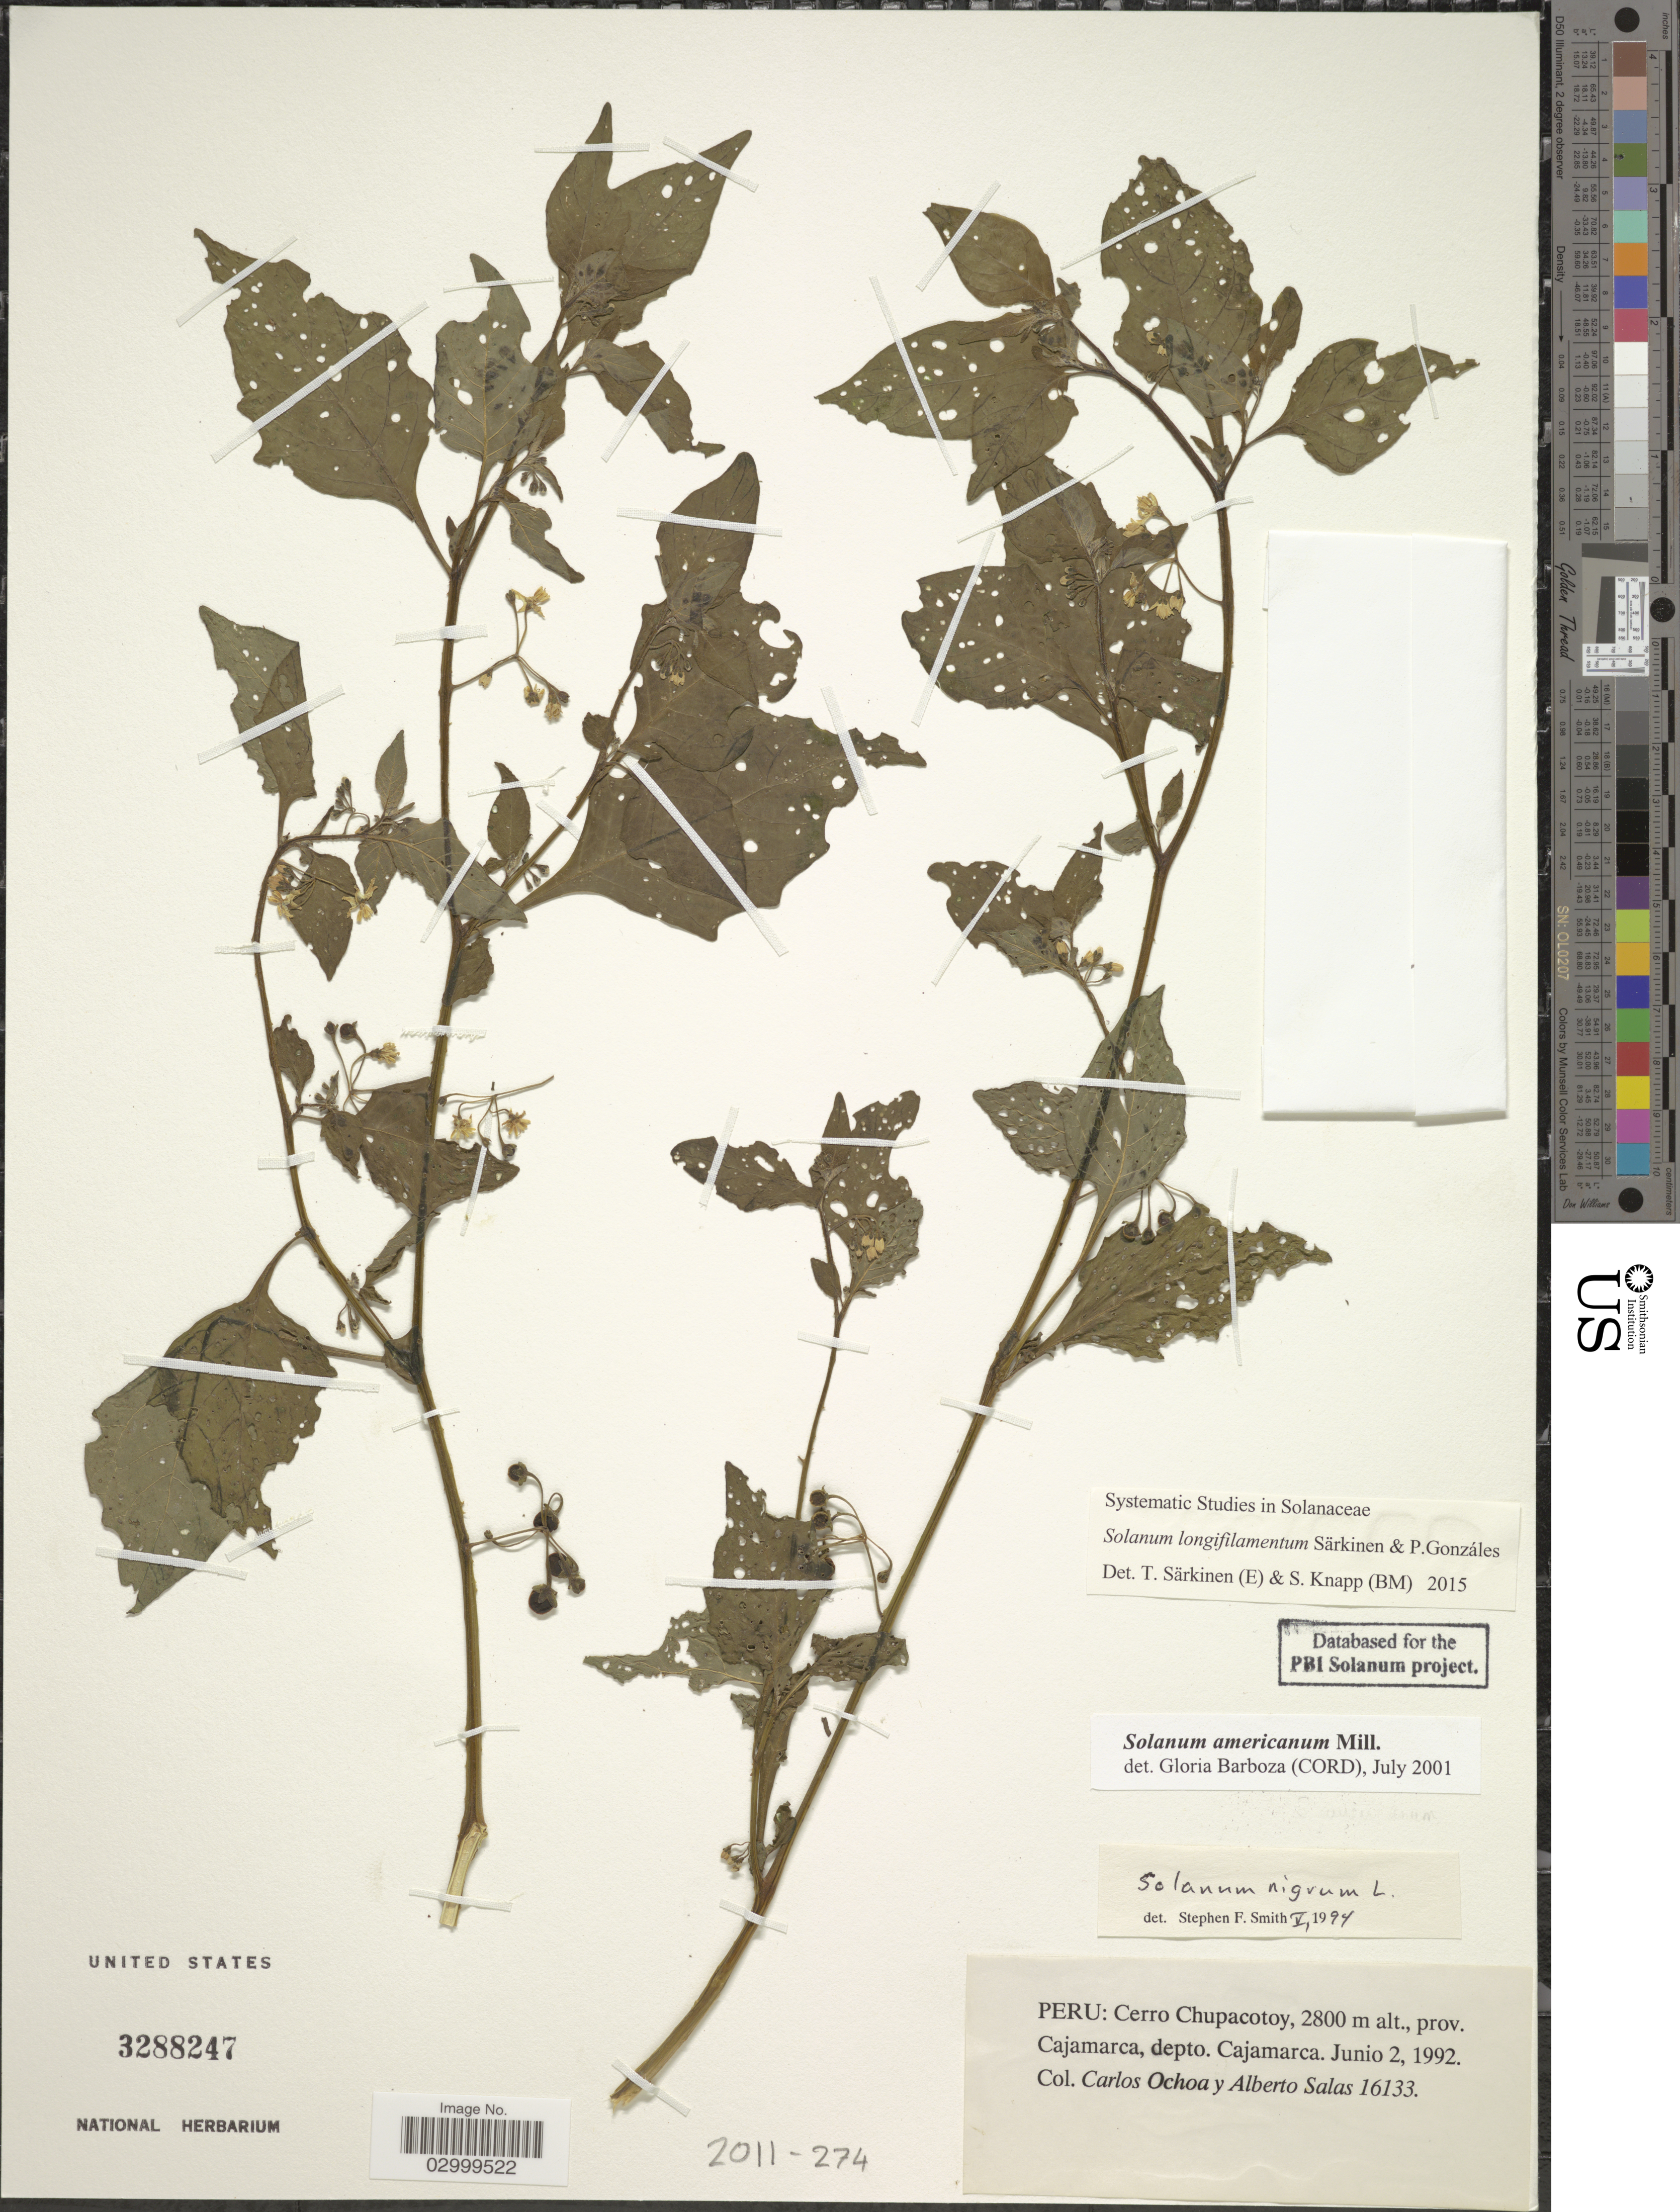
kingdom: Plantae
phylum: Tracheophyta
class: Magnoliopsida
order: Solanales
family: Solanaceae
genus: Solanum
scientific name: Solanum longifilamentum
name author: Särkinen & P. Gonzáles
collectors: C. Ochoa & A. Salas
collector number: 16133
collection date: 1992-06-02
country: Peru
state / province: Cajamarca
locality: Cerro Chupacotoy. Depto. Cajamarca.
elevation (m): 2800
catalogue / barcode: US 3288247